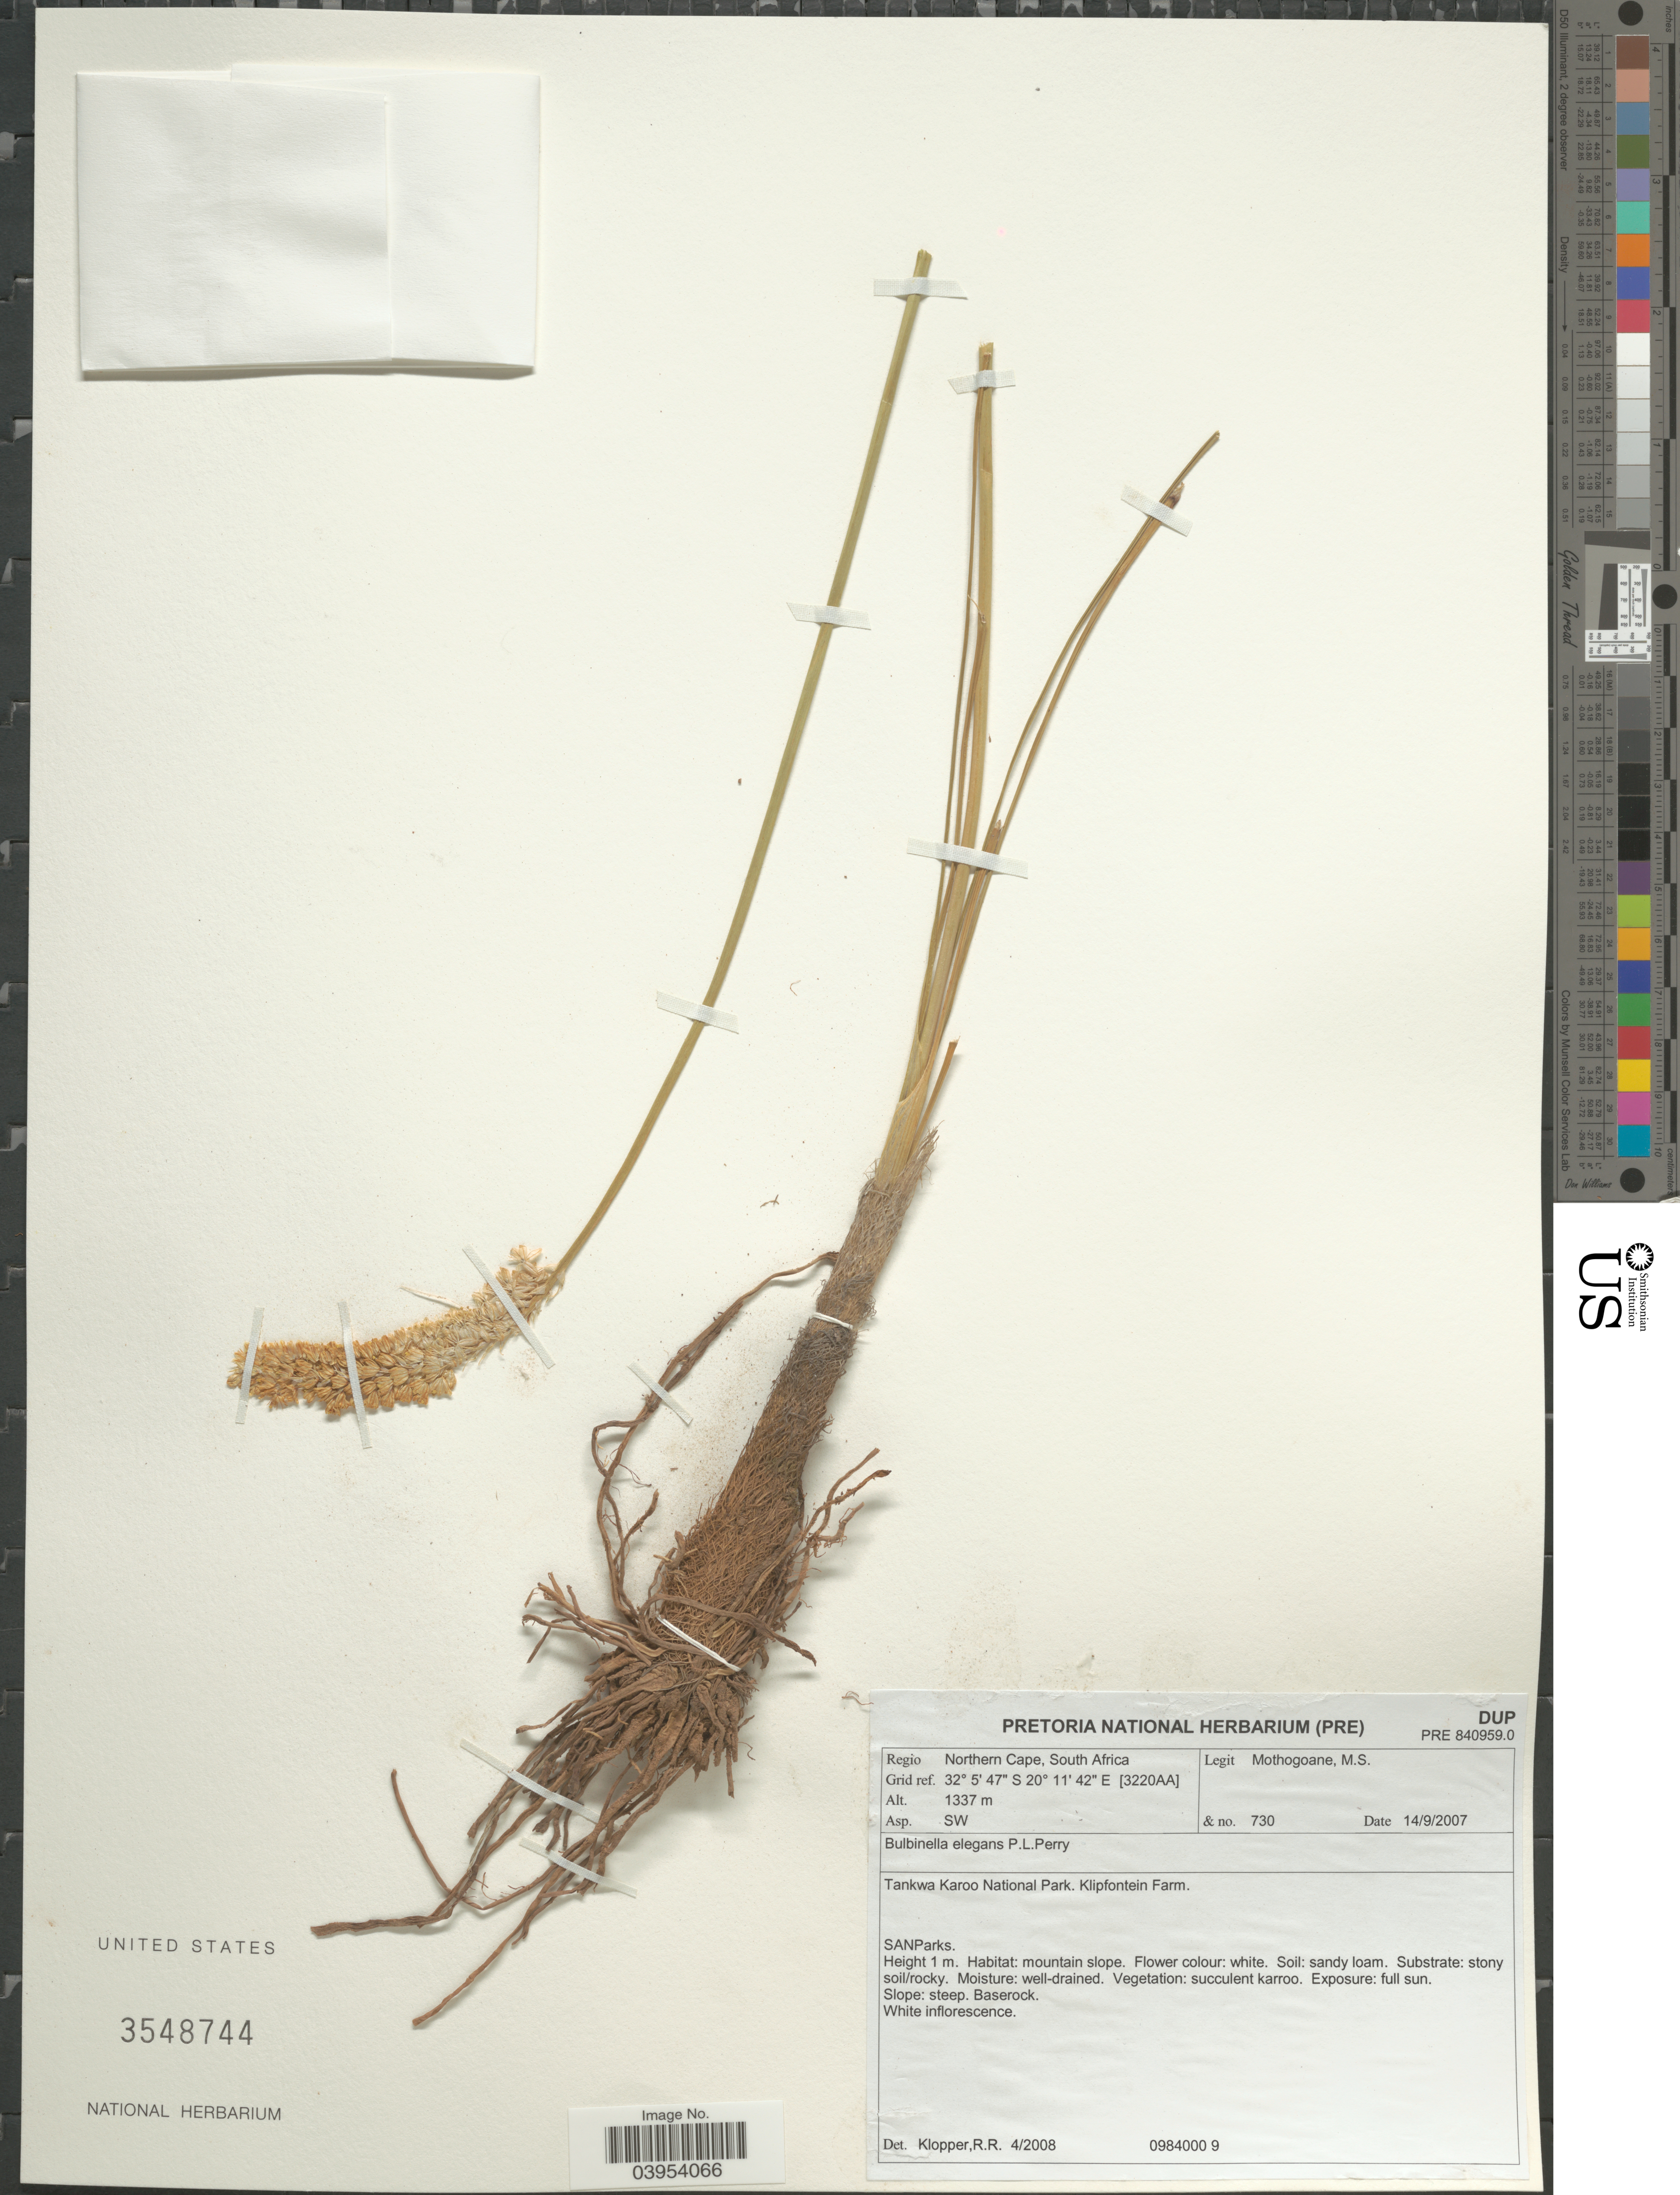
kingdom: Plantae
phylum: Tracheophyta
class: Liliopsida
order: Asparagales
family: Asphodelaceae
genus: Bulbinella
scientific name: Bulbinella elegans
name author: Schltr. ex P.L. Perry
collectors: M. Mothogoane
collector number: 730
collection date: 2007-09-14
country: South Africa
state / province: Northern Cape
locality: Regio Northern Cape. Asp. SW. Tankwa Karoo Natioanal Park. Klipfontein Farm. SANParks.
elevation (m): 1337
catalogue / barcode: US 3548744